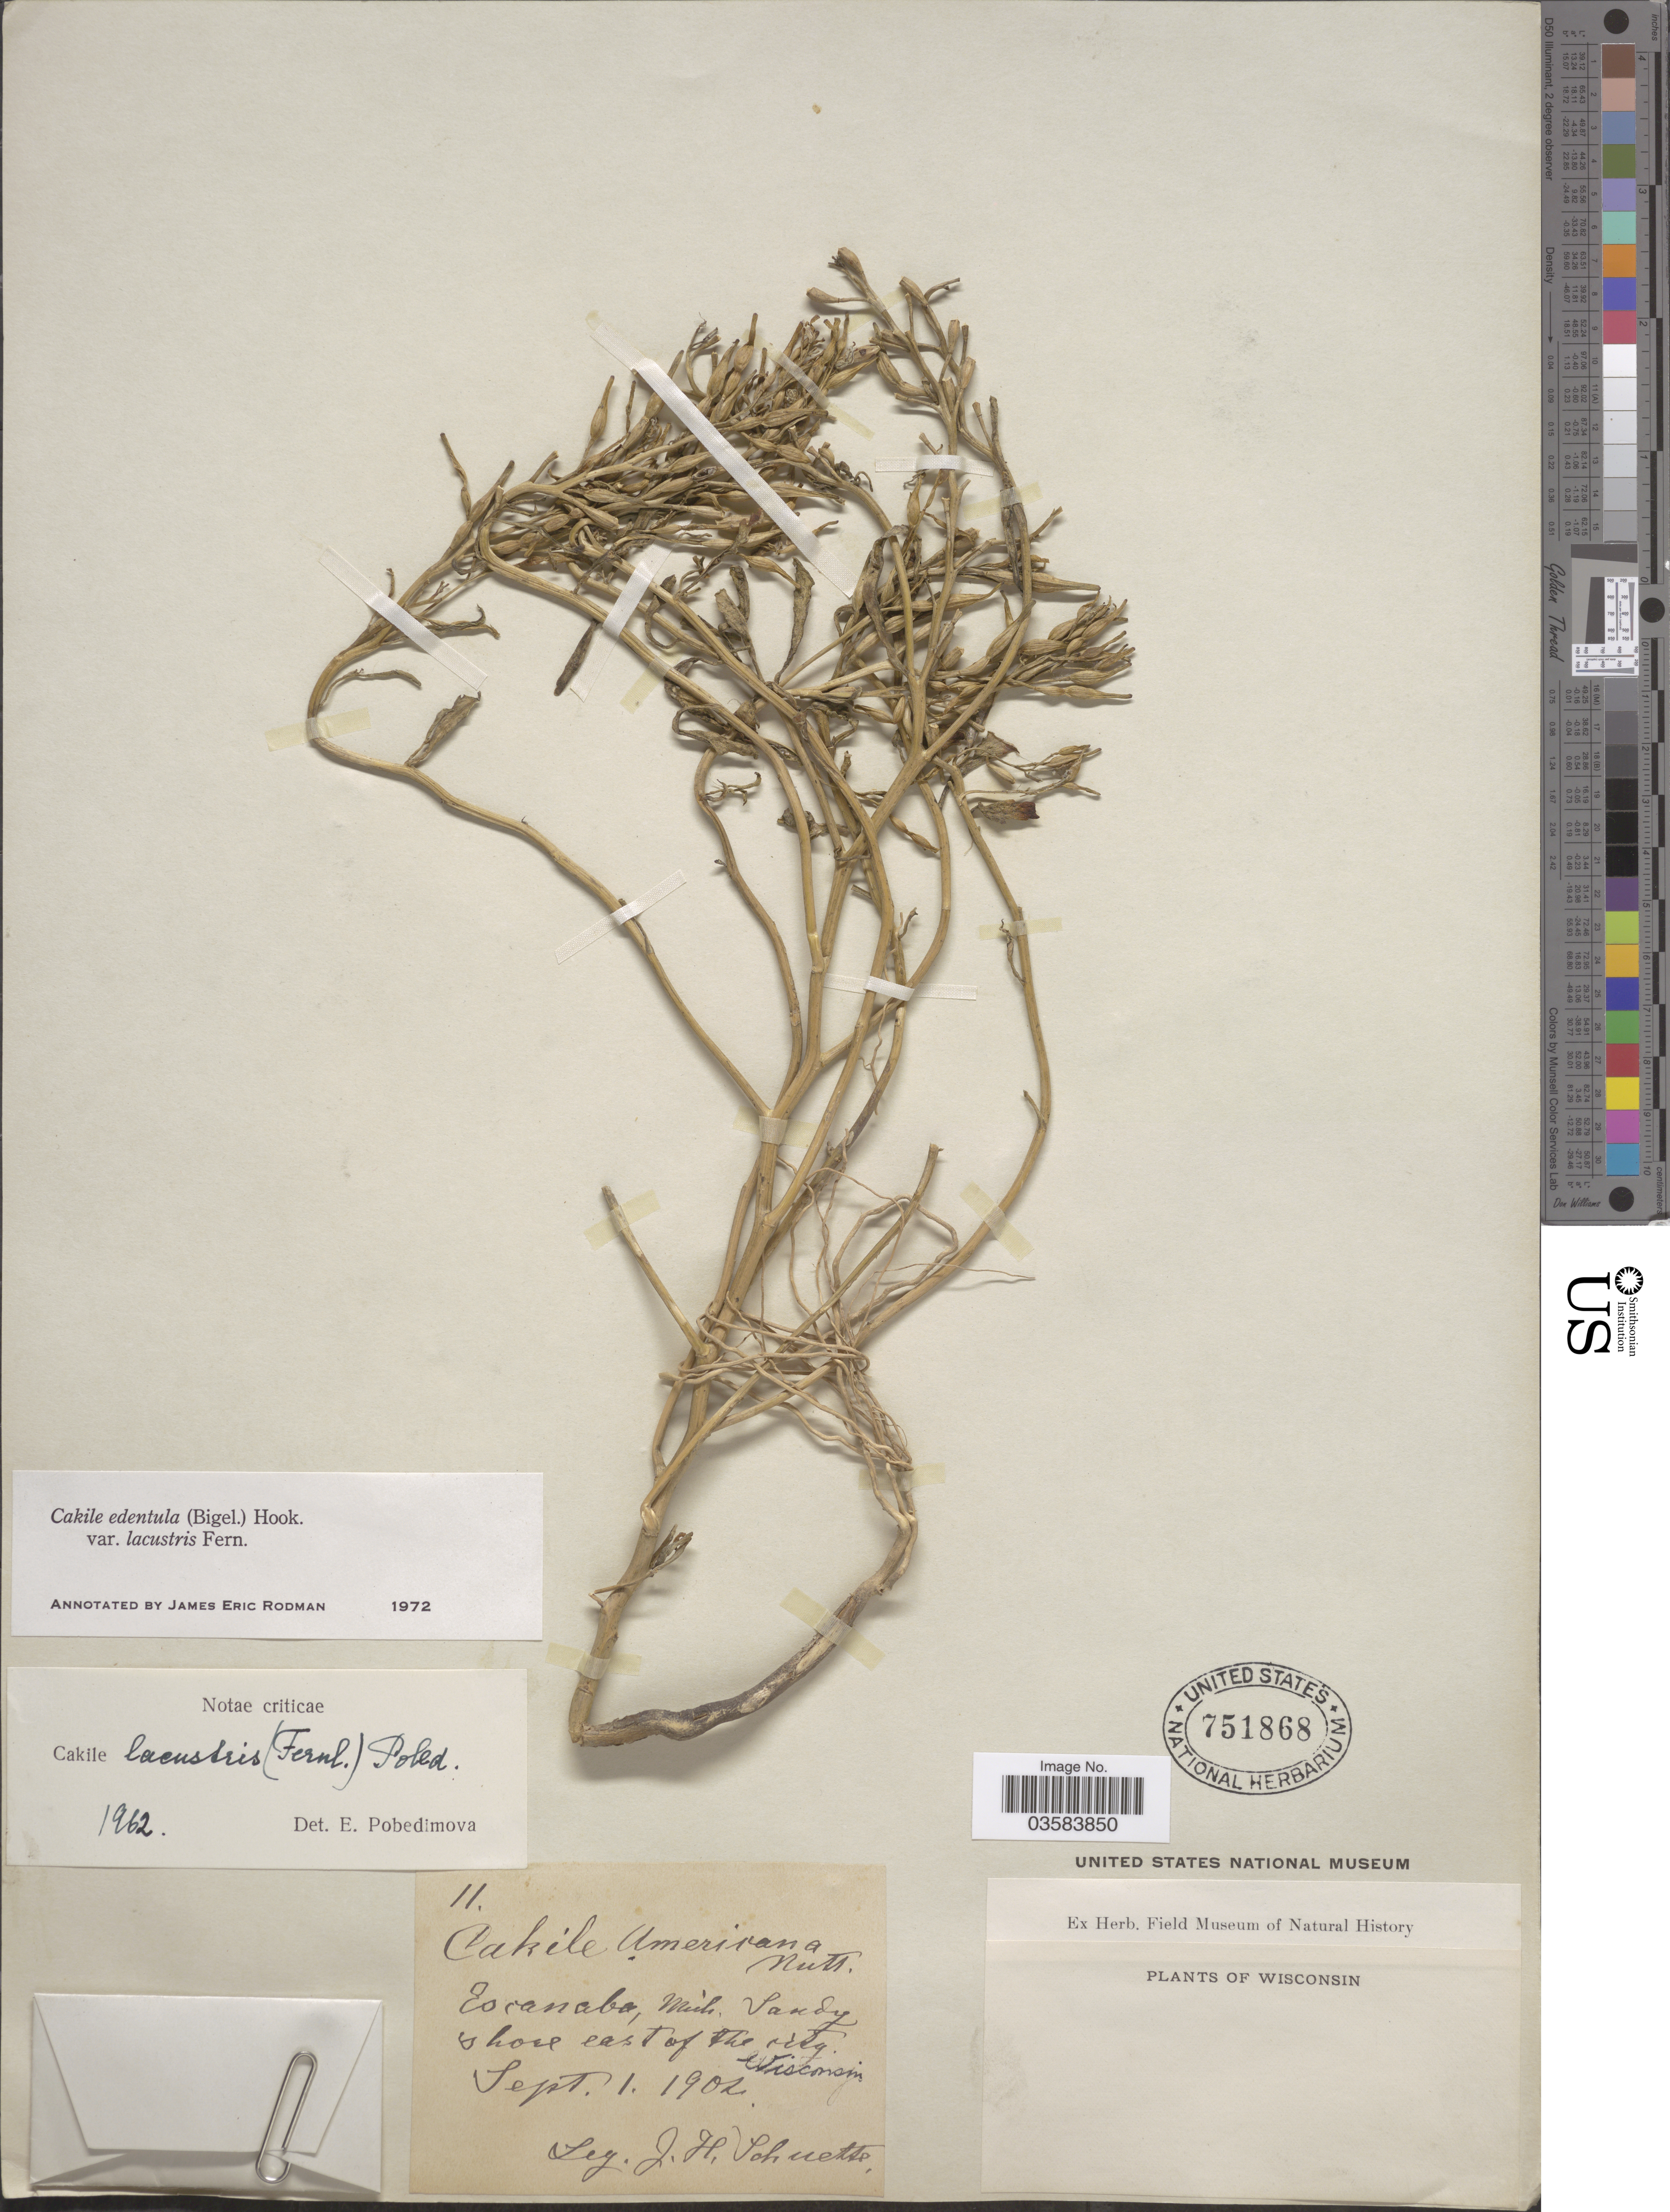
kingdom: Plantae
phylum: Tracheophyta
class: Magnoliopsida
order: Brassicales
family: Brassicaceae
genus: Cakile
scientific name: Cakile edentula var. lacustris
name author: Fernald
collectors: J. H. Schuette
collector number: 11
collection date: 1902-09-01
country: United States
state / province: Wisconsin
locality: Escanaba, Mich. sandy shore east of the city.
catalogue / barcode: US 751868